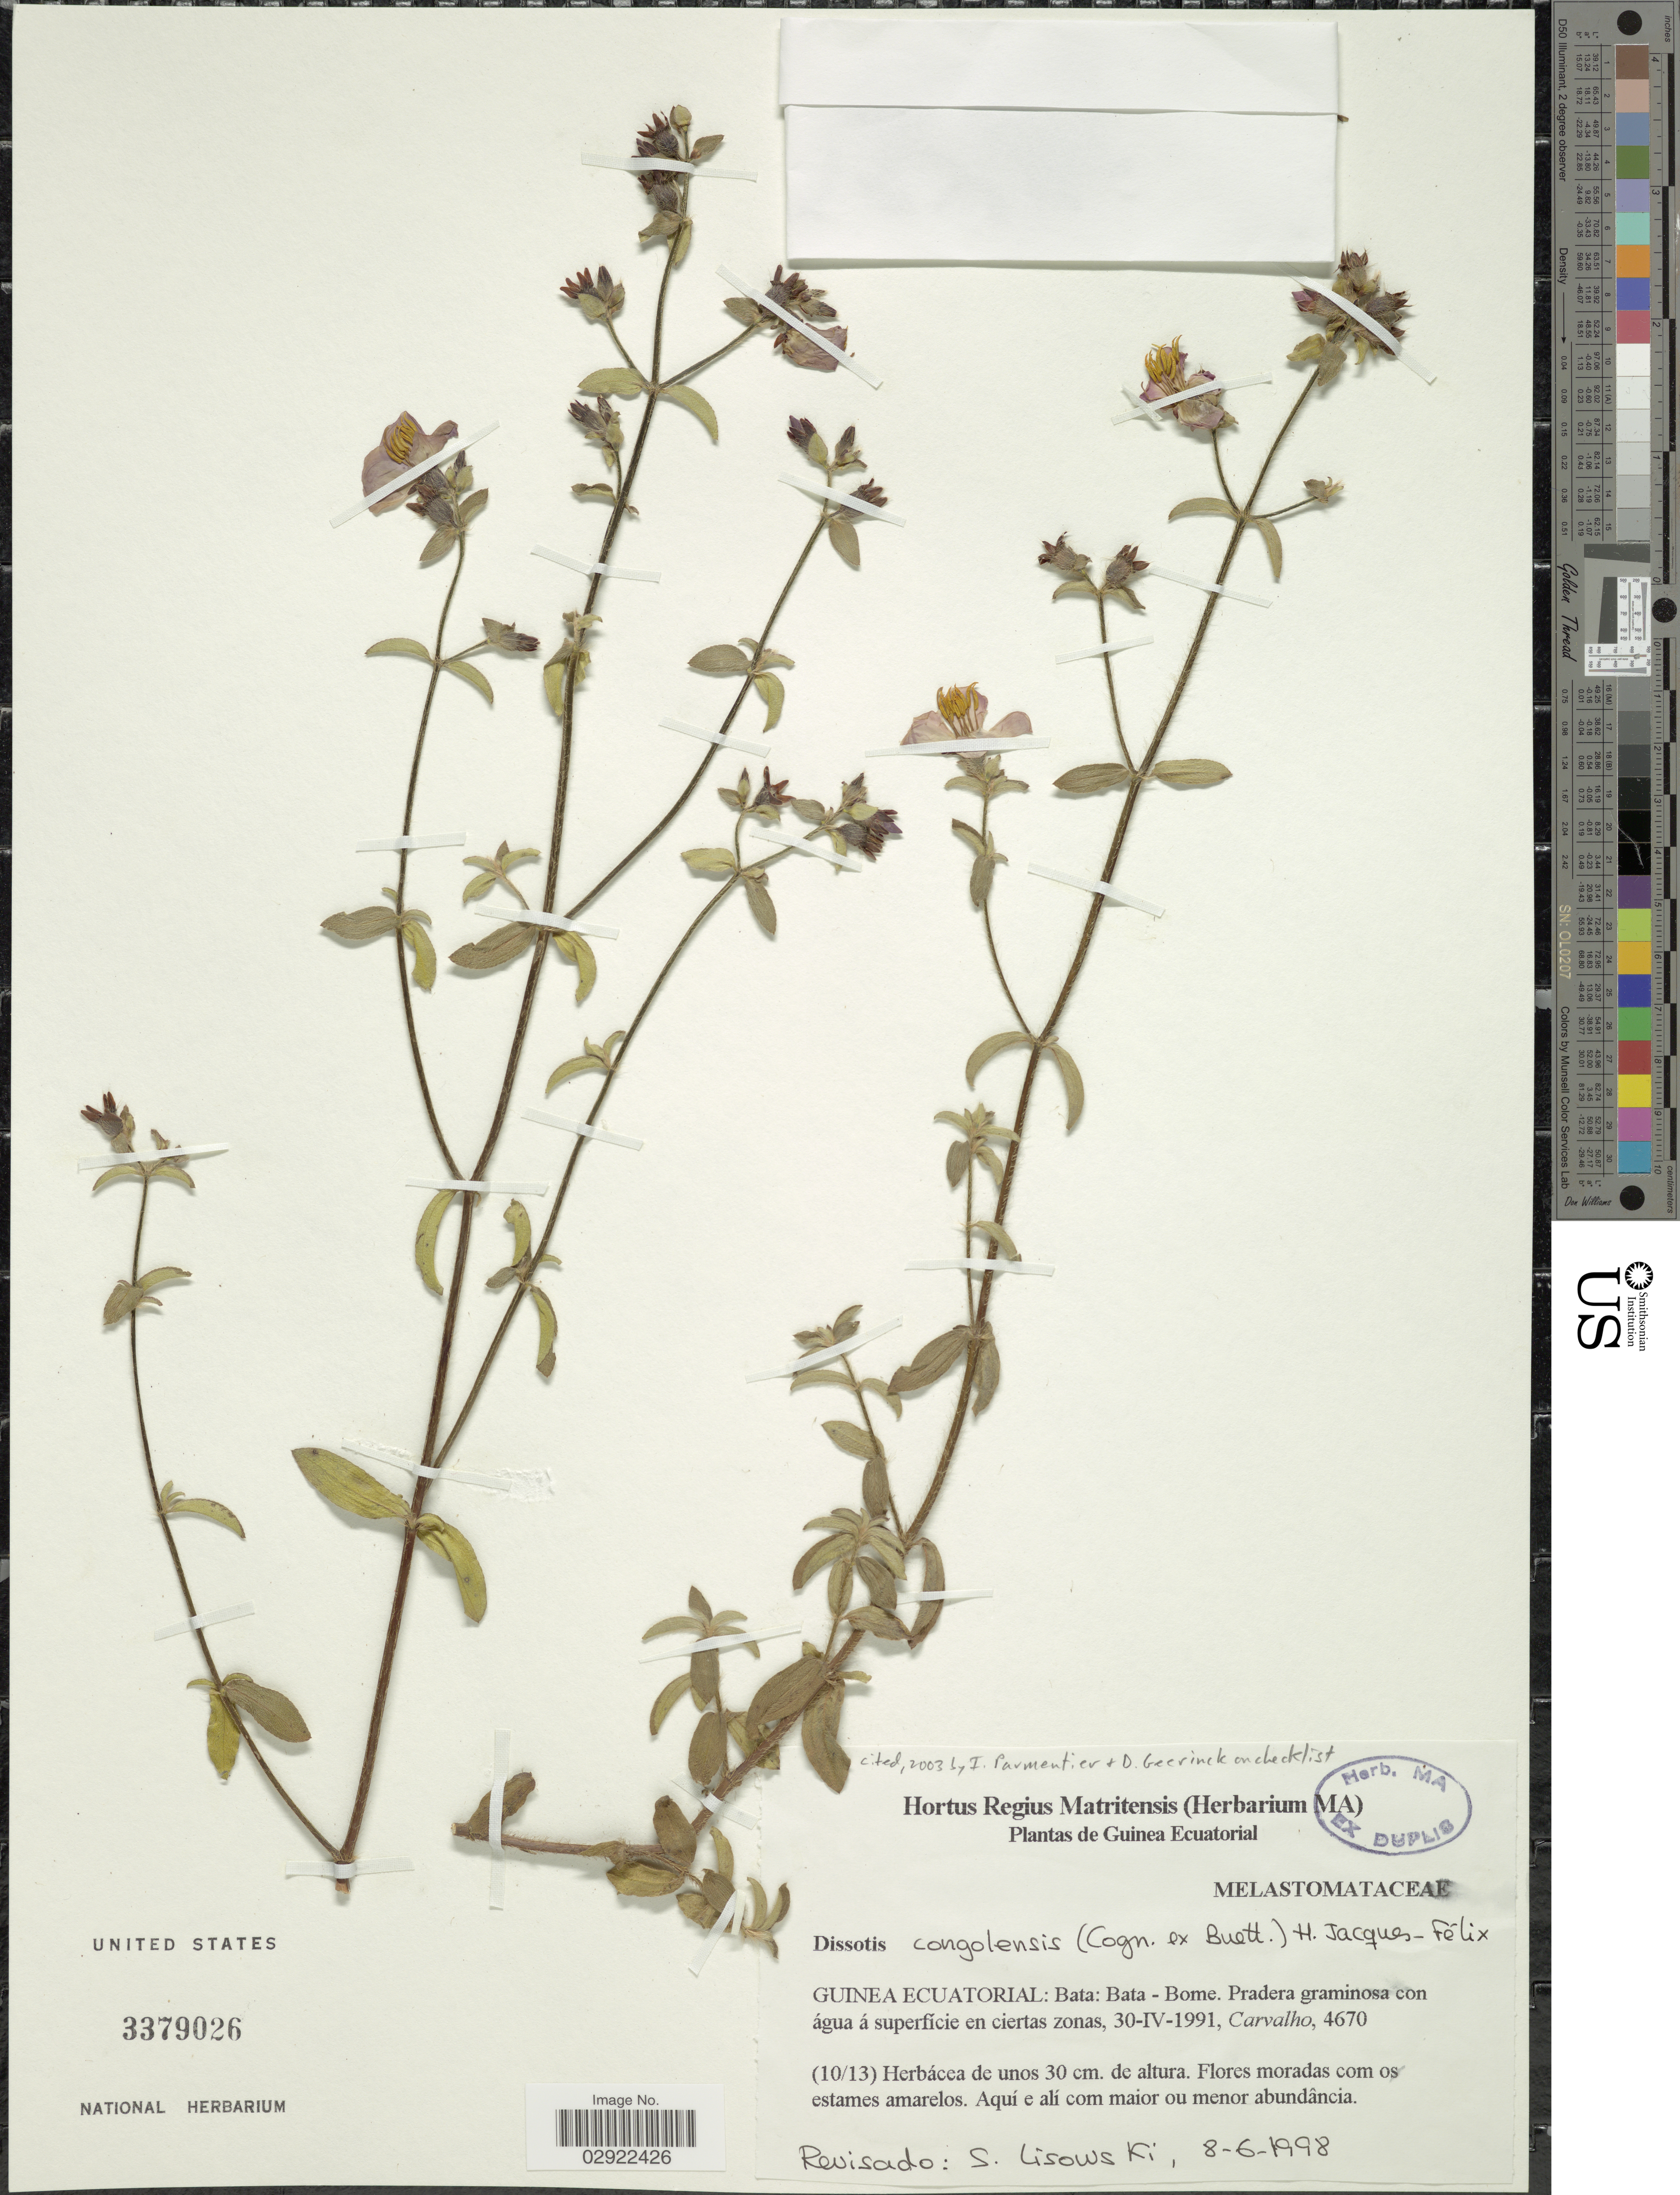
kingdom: Plantae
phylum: Tracheophyta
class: Magnoliopsida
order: Myrtales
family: Melastomataceae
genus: Nerophila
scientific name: Nerophila congolensis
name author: (Cogn. ex Büttner) Ver.-Lib. & R.D. Stone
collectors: Carvalho, --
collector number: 4670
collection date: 1991-04-30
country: Equatorial Guinea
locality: Bata: Bata - Bome. Pradera graminosa con água á superficie en ciertas zonas.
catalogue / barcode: US 3379026